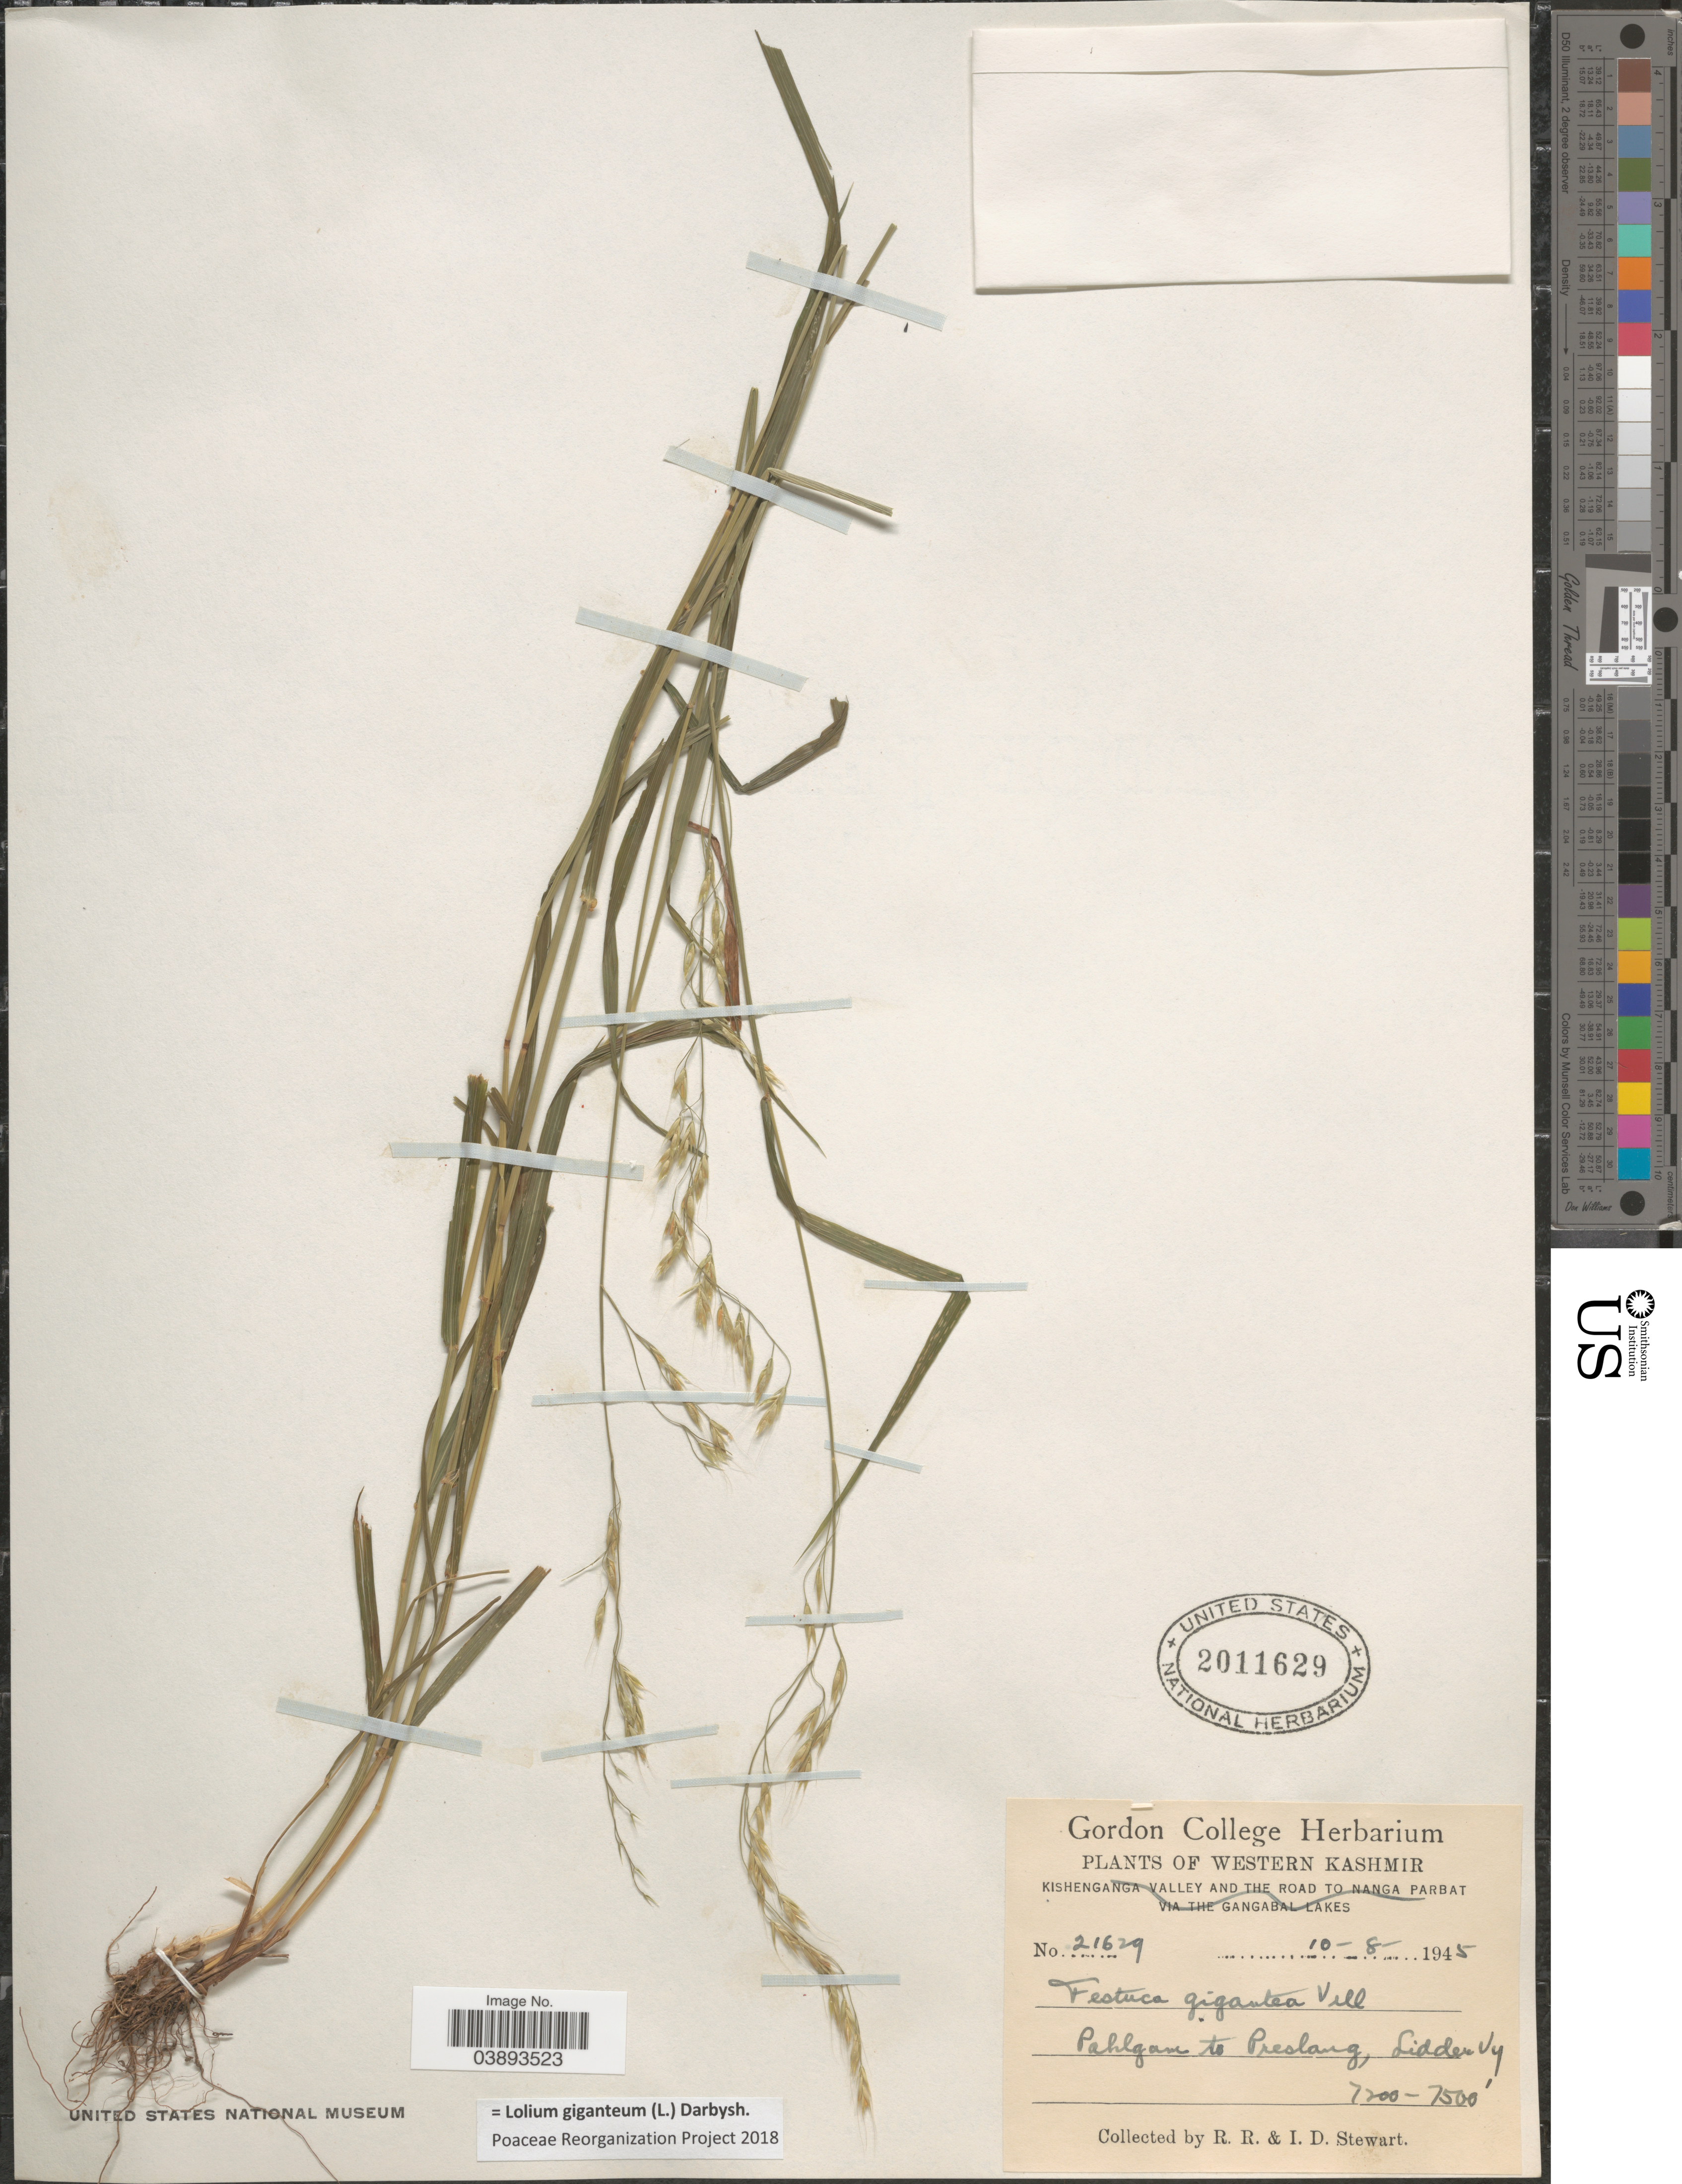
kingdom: Plantae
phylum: Tracheophyta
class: Liliopsida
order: Poales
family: Poaceae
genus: Lolium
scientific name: Lolium giganteum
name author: (L.) Darbysh.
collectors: R. Stewart & I. Stewart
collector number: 21629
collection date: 1945-08-10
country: India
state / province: Jammu and Kashmir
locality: Western Kashmir. Pahlgam to Preslang, Lidder Vy.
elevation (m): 2195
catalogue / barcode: US 2011629